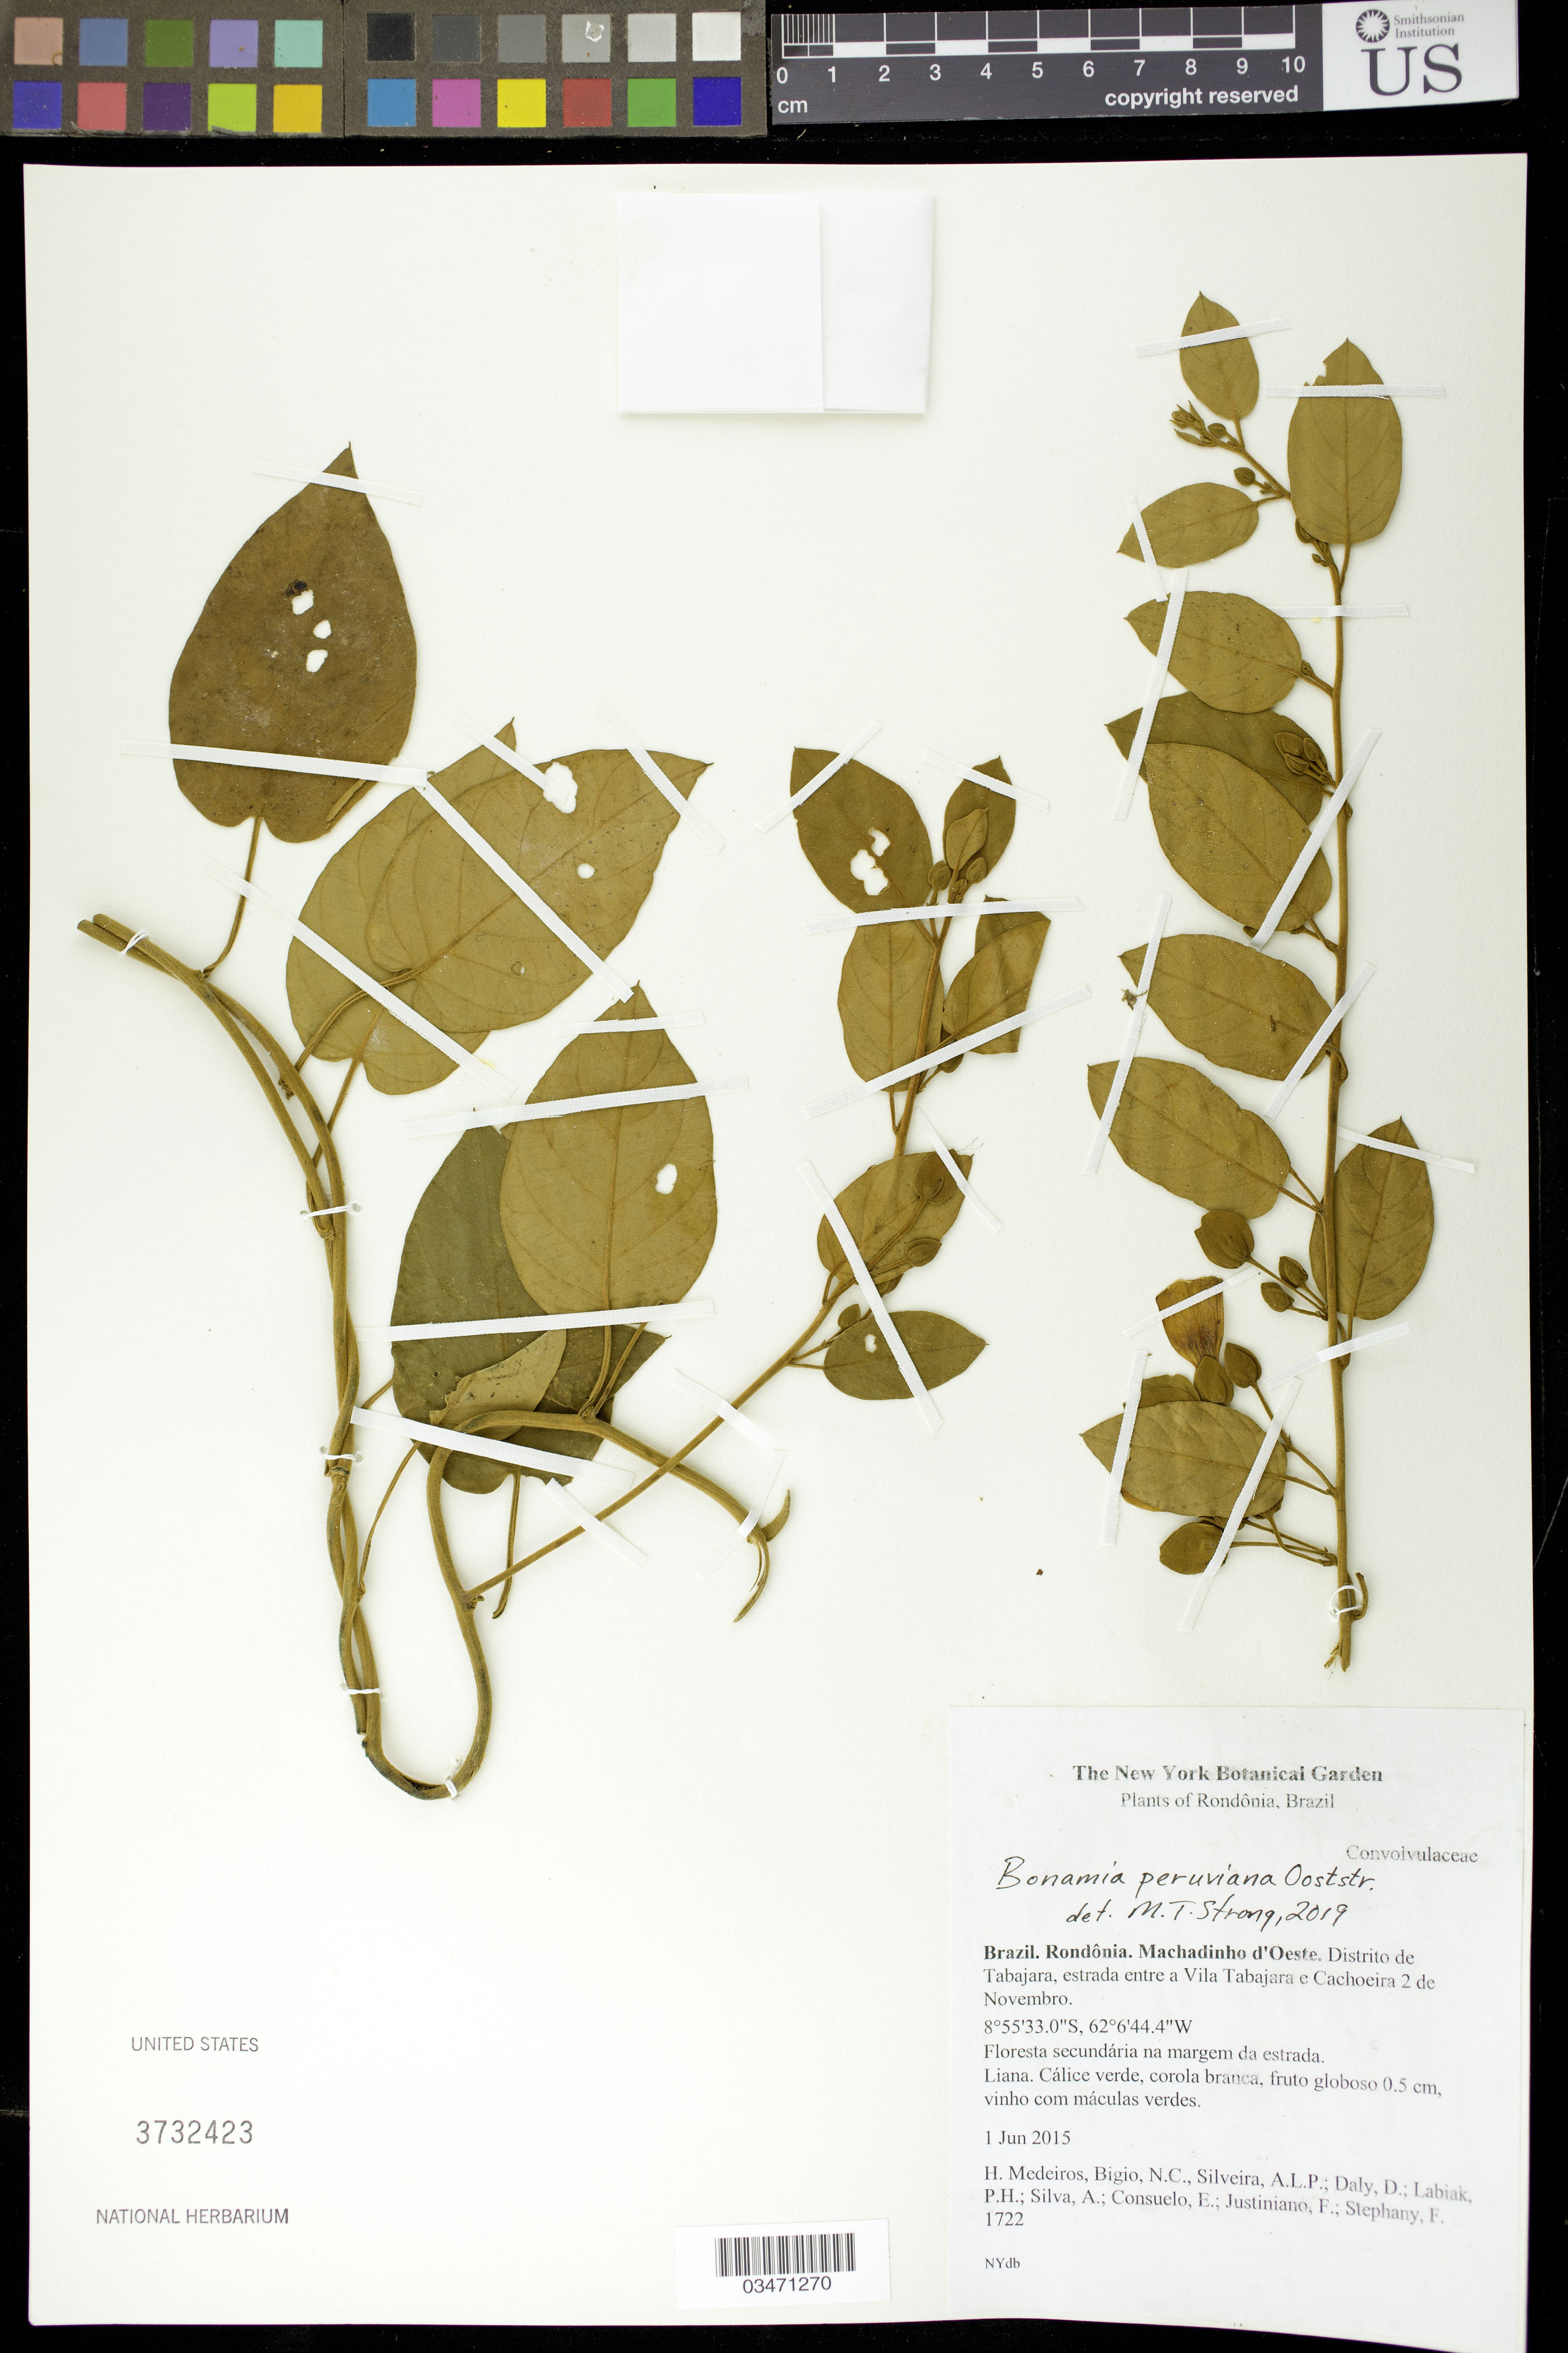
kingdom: Plantae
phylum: Tracheophyta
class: Magnoliopsida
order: Solanales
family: Convolvulaceae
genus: Bonamia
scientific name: Bonamia peruviana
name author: Ooststr.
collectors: H. Medeiros, N. C. Bigio, D. Daly, P. H. Labiak, A. Silva, E. Consuelo, F. Justiniano & F. Stephany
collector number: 1722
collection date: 2015-06-01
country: Brazil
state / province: Rondônia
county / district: Machadinho d'Oeste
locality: Tabajara, estrada entre a Vila Tabajara e Cachoeira 2 de Novembro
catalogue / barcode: US 3732423